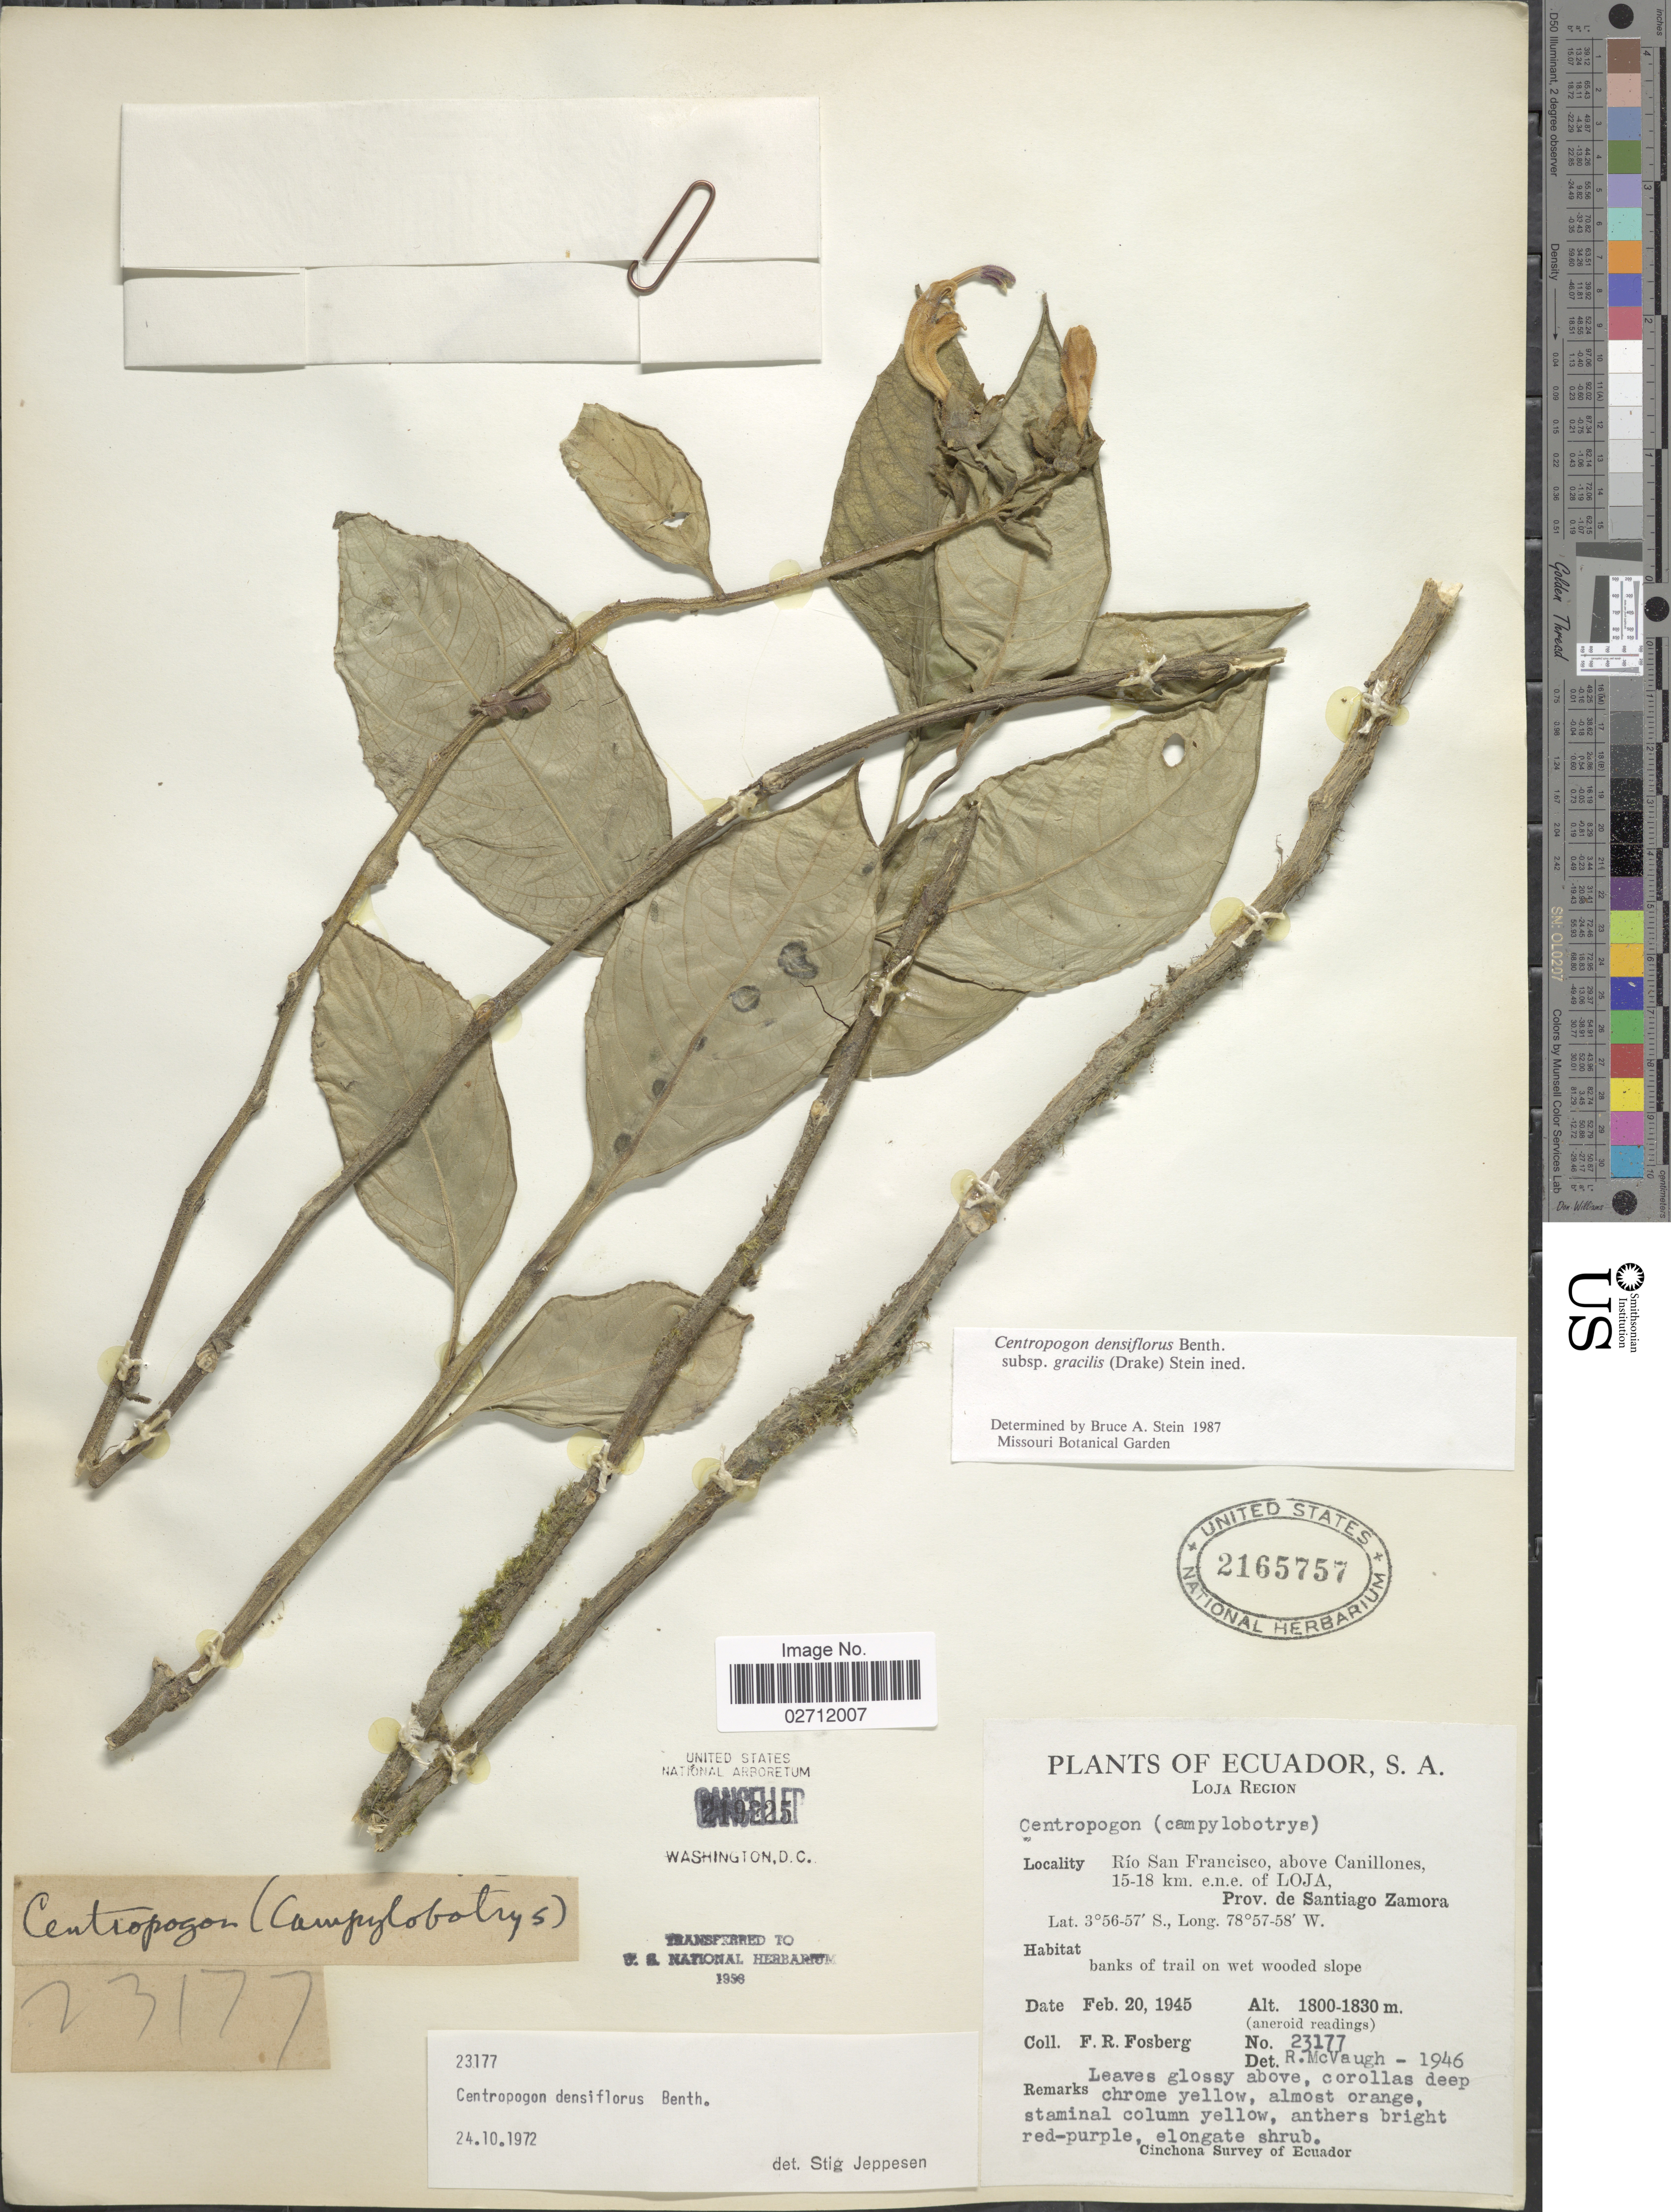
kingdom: Plantae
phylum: Tracheophyta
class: Magnoliopsida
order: Asterales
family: Campanulaceae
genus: Centropogon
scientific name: Centropogon densiflorus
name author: Benth.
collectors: F. R. Fosberg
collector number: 23177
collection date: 1945-02-20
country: Ecuador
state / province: Loja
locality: Loja Region, Rio San Francisco, above Canillones, 15-18 km. e.n.e. of Loja, Prov. de Santiago Zamora.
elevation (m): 1800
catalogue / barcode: US 2165757